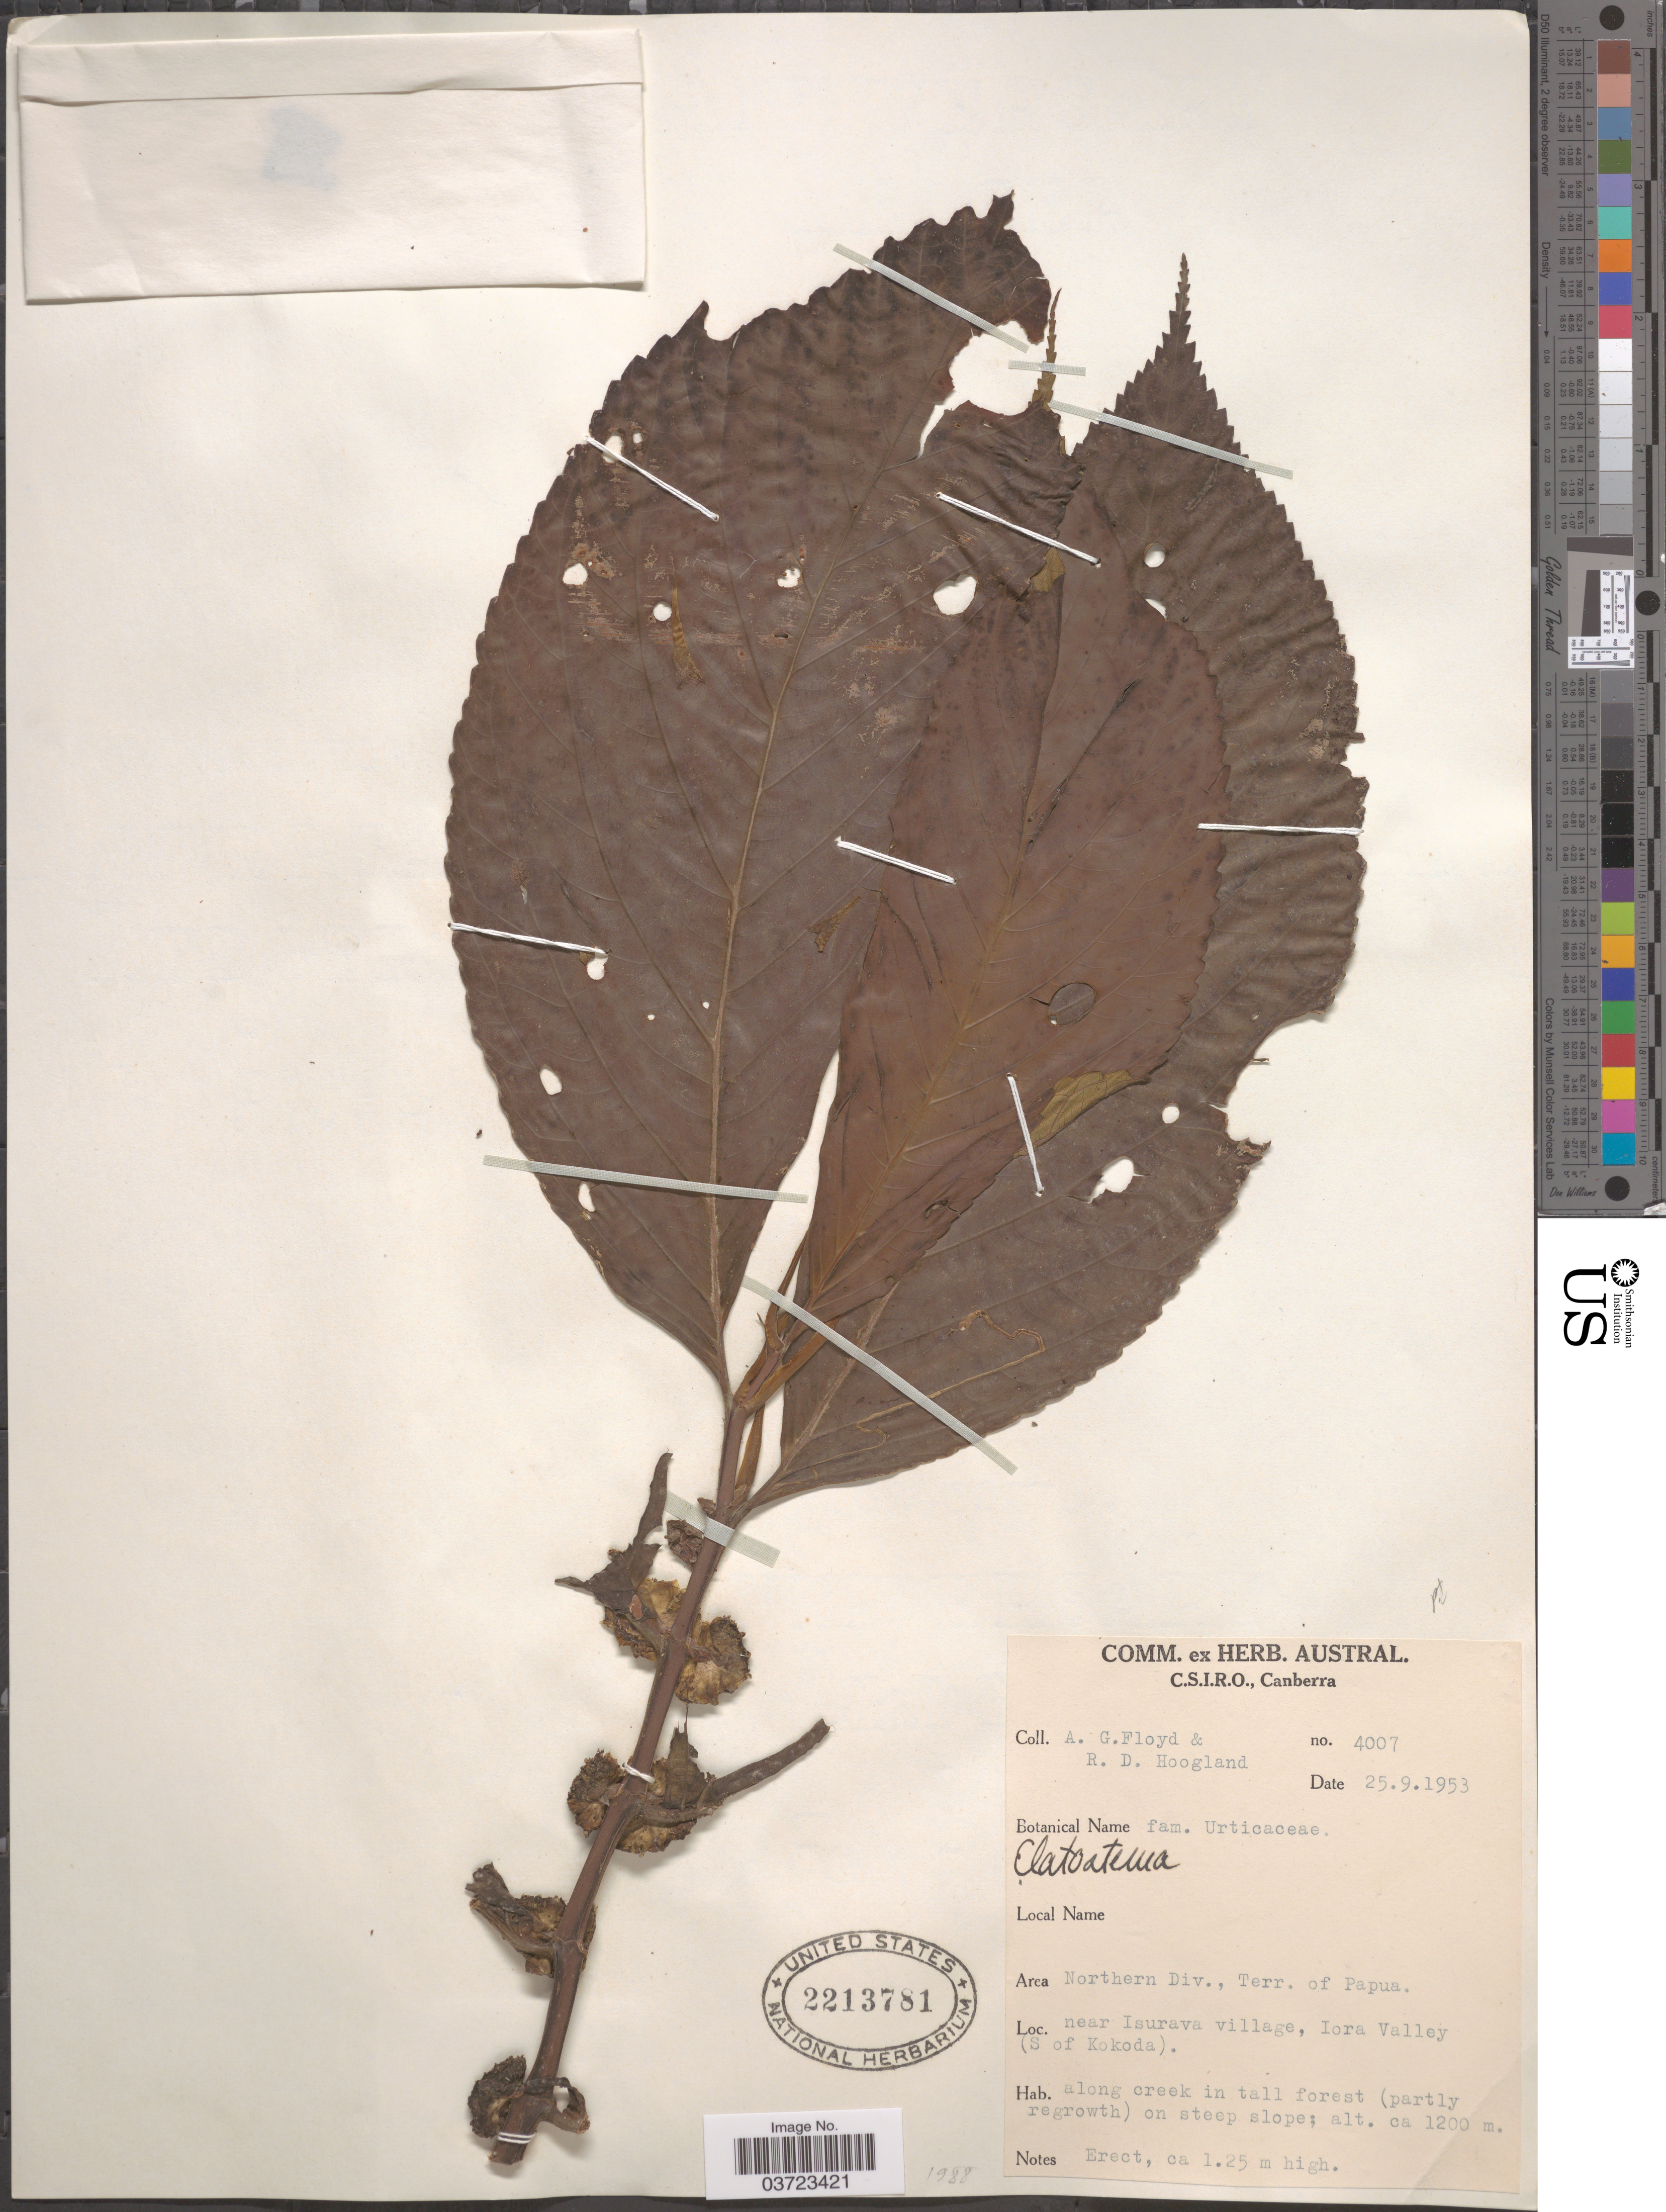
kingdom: Plantae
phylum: Tracheophyta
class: Magnoliopsida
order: Rosales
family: Urticaceae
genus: Elatostema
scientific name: Elatostema sp.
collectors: A. G. Floyd & R. D. Hoogland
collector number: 4007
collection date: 1953-09-25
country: Papua New Guinea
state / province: Northern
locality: Northern Div., Terr. of Papua. Near Isurava village, Iora Valley (S of Kokoda). Along creek in tall forest.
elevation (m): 1200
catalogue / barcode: US 2213781